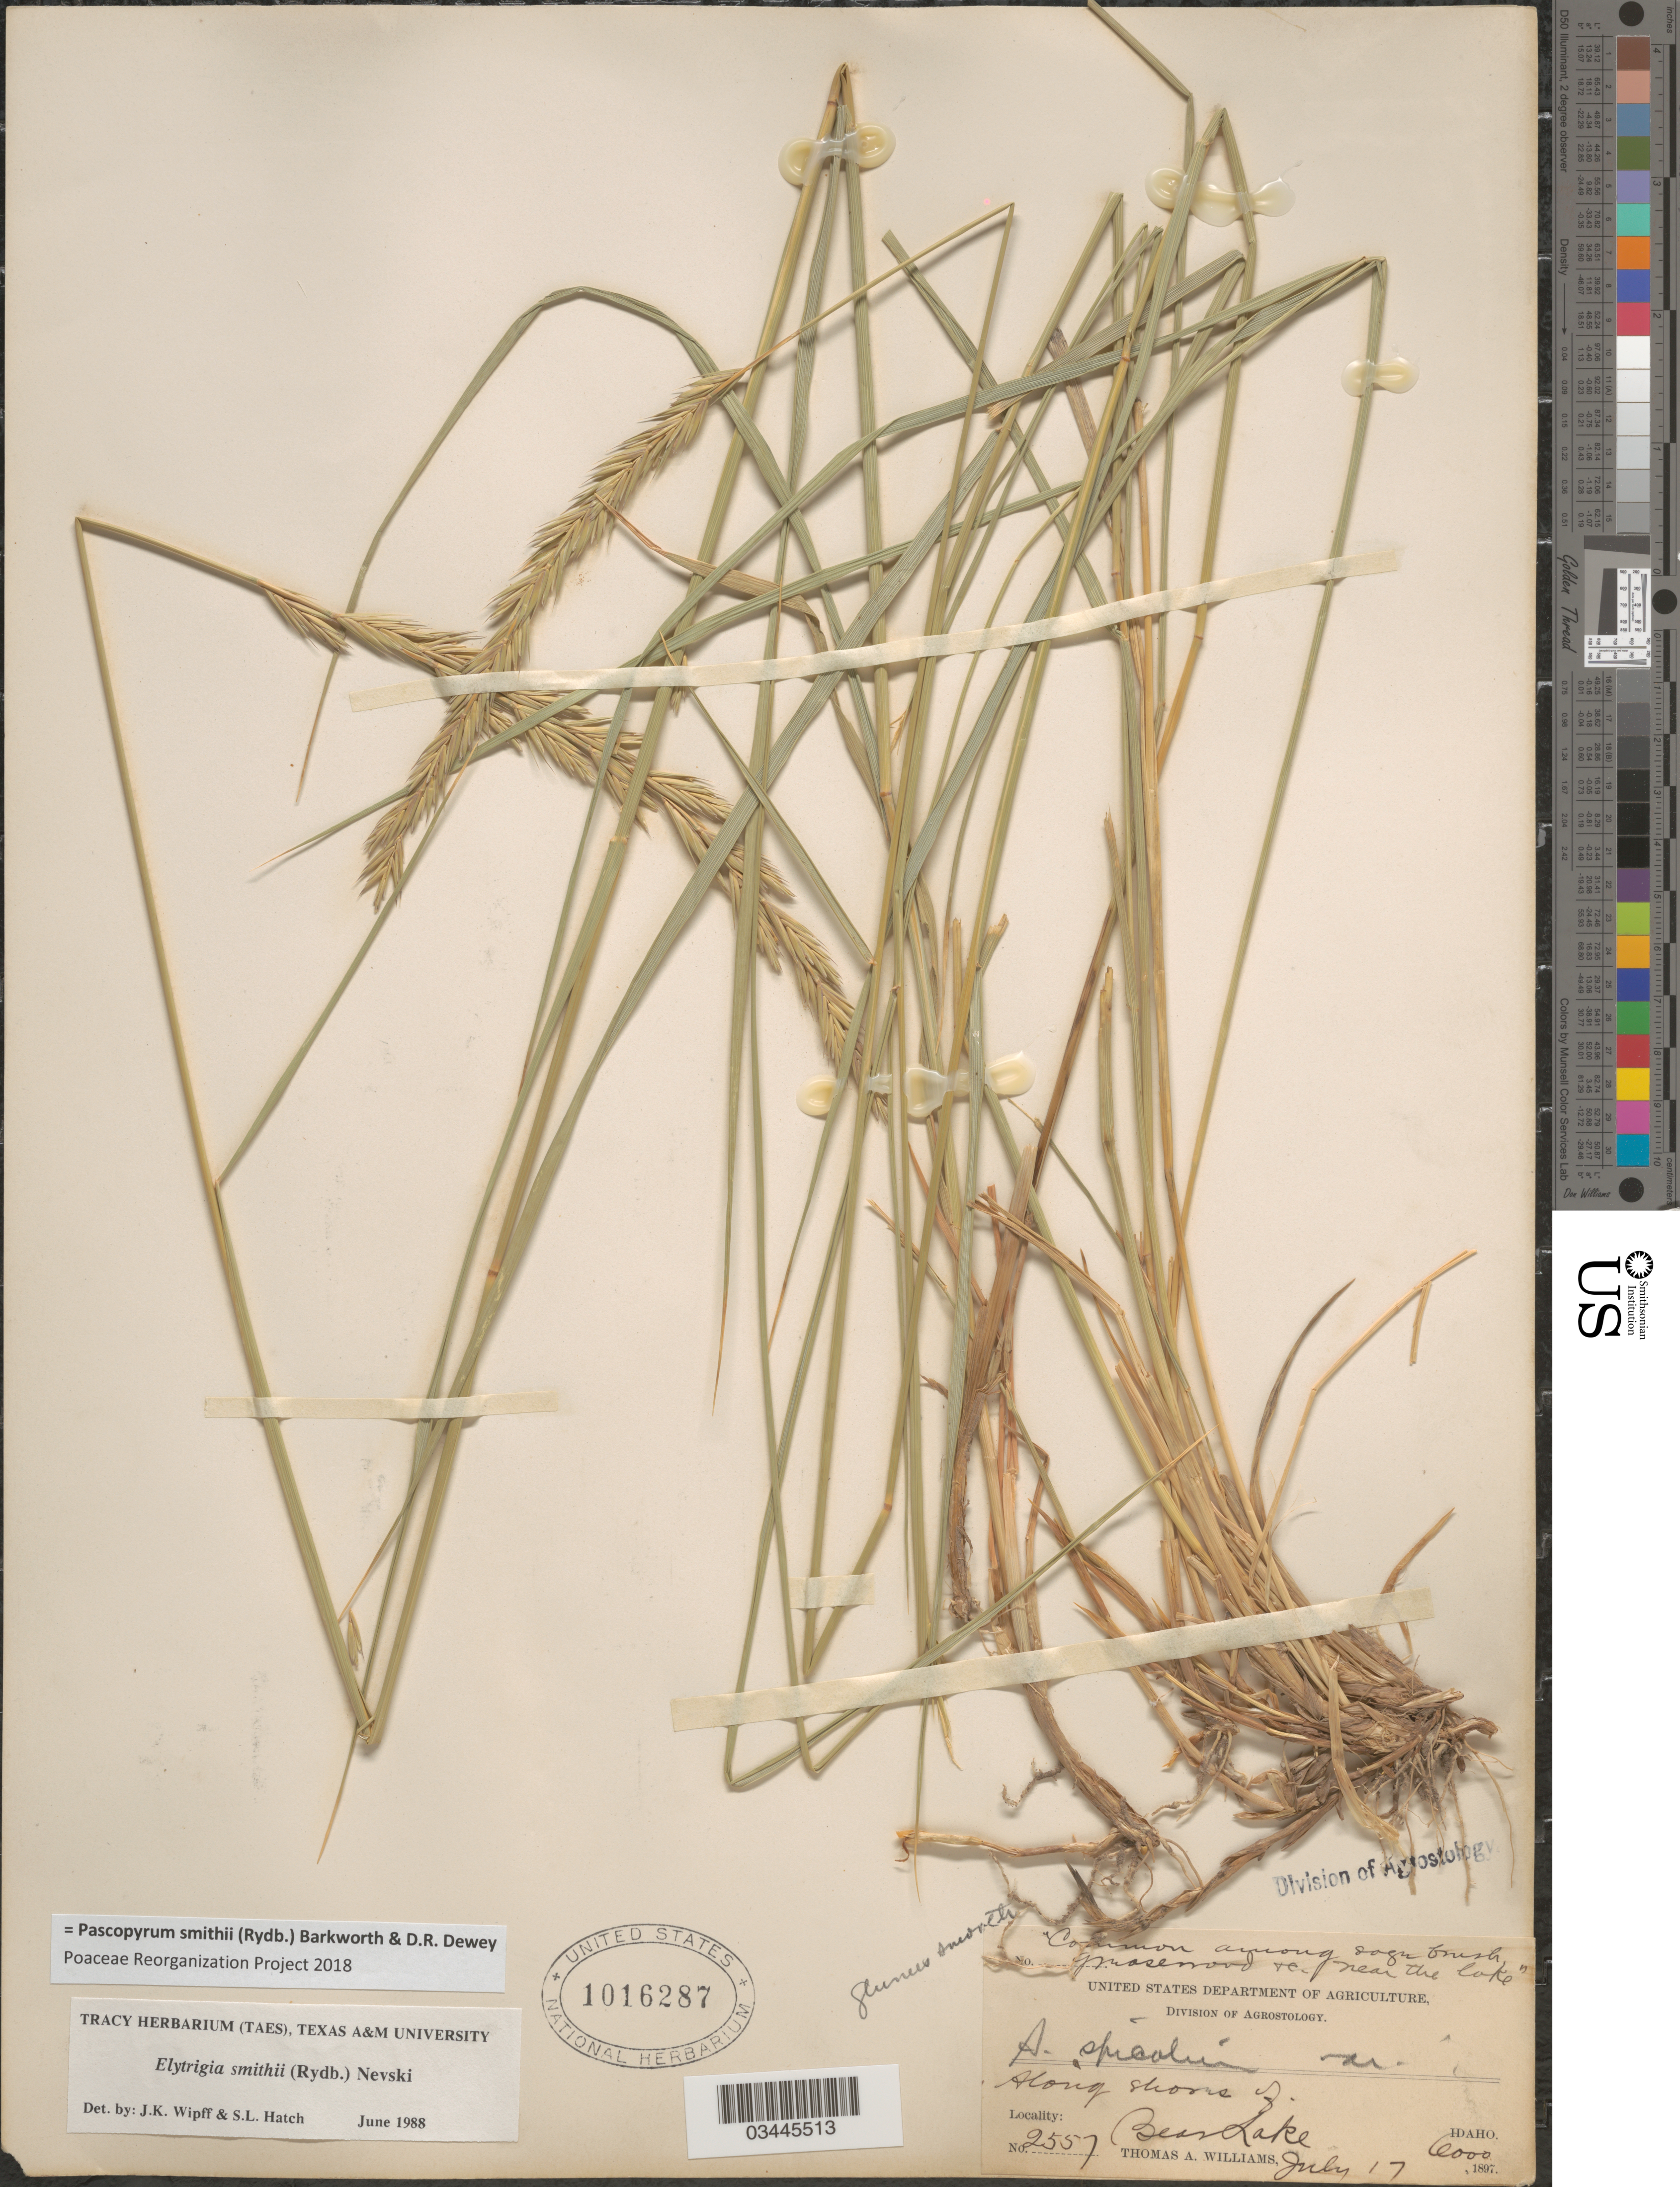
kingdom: Plantae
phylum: Tracheophyta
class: Liliopsida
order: Poales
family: Poaceae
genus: Pascopyrum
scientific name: Pascopyrum smithii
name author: (Rydb.) Barkworth & Dewey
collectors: T. A. Williams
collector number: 2557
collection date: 1897-07-17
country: United States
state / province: Idaho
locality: Along shores of Bear Lake.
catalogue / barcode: US 1016287